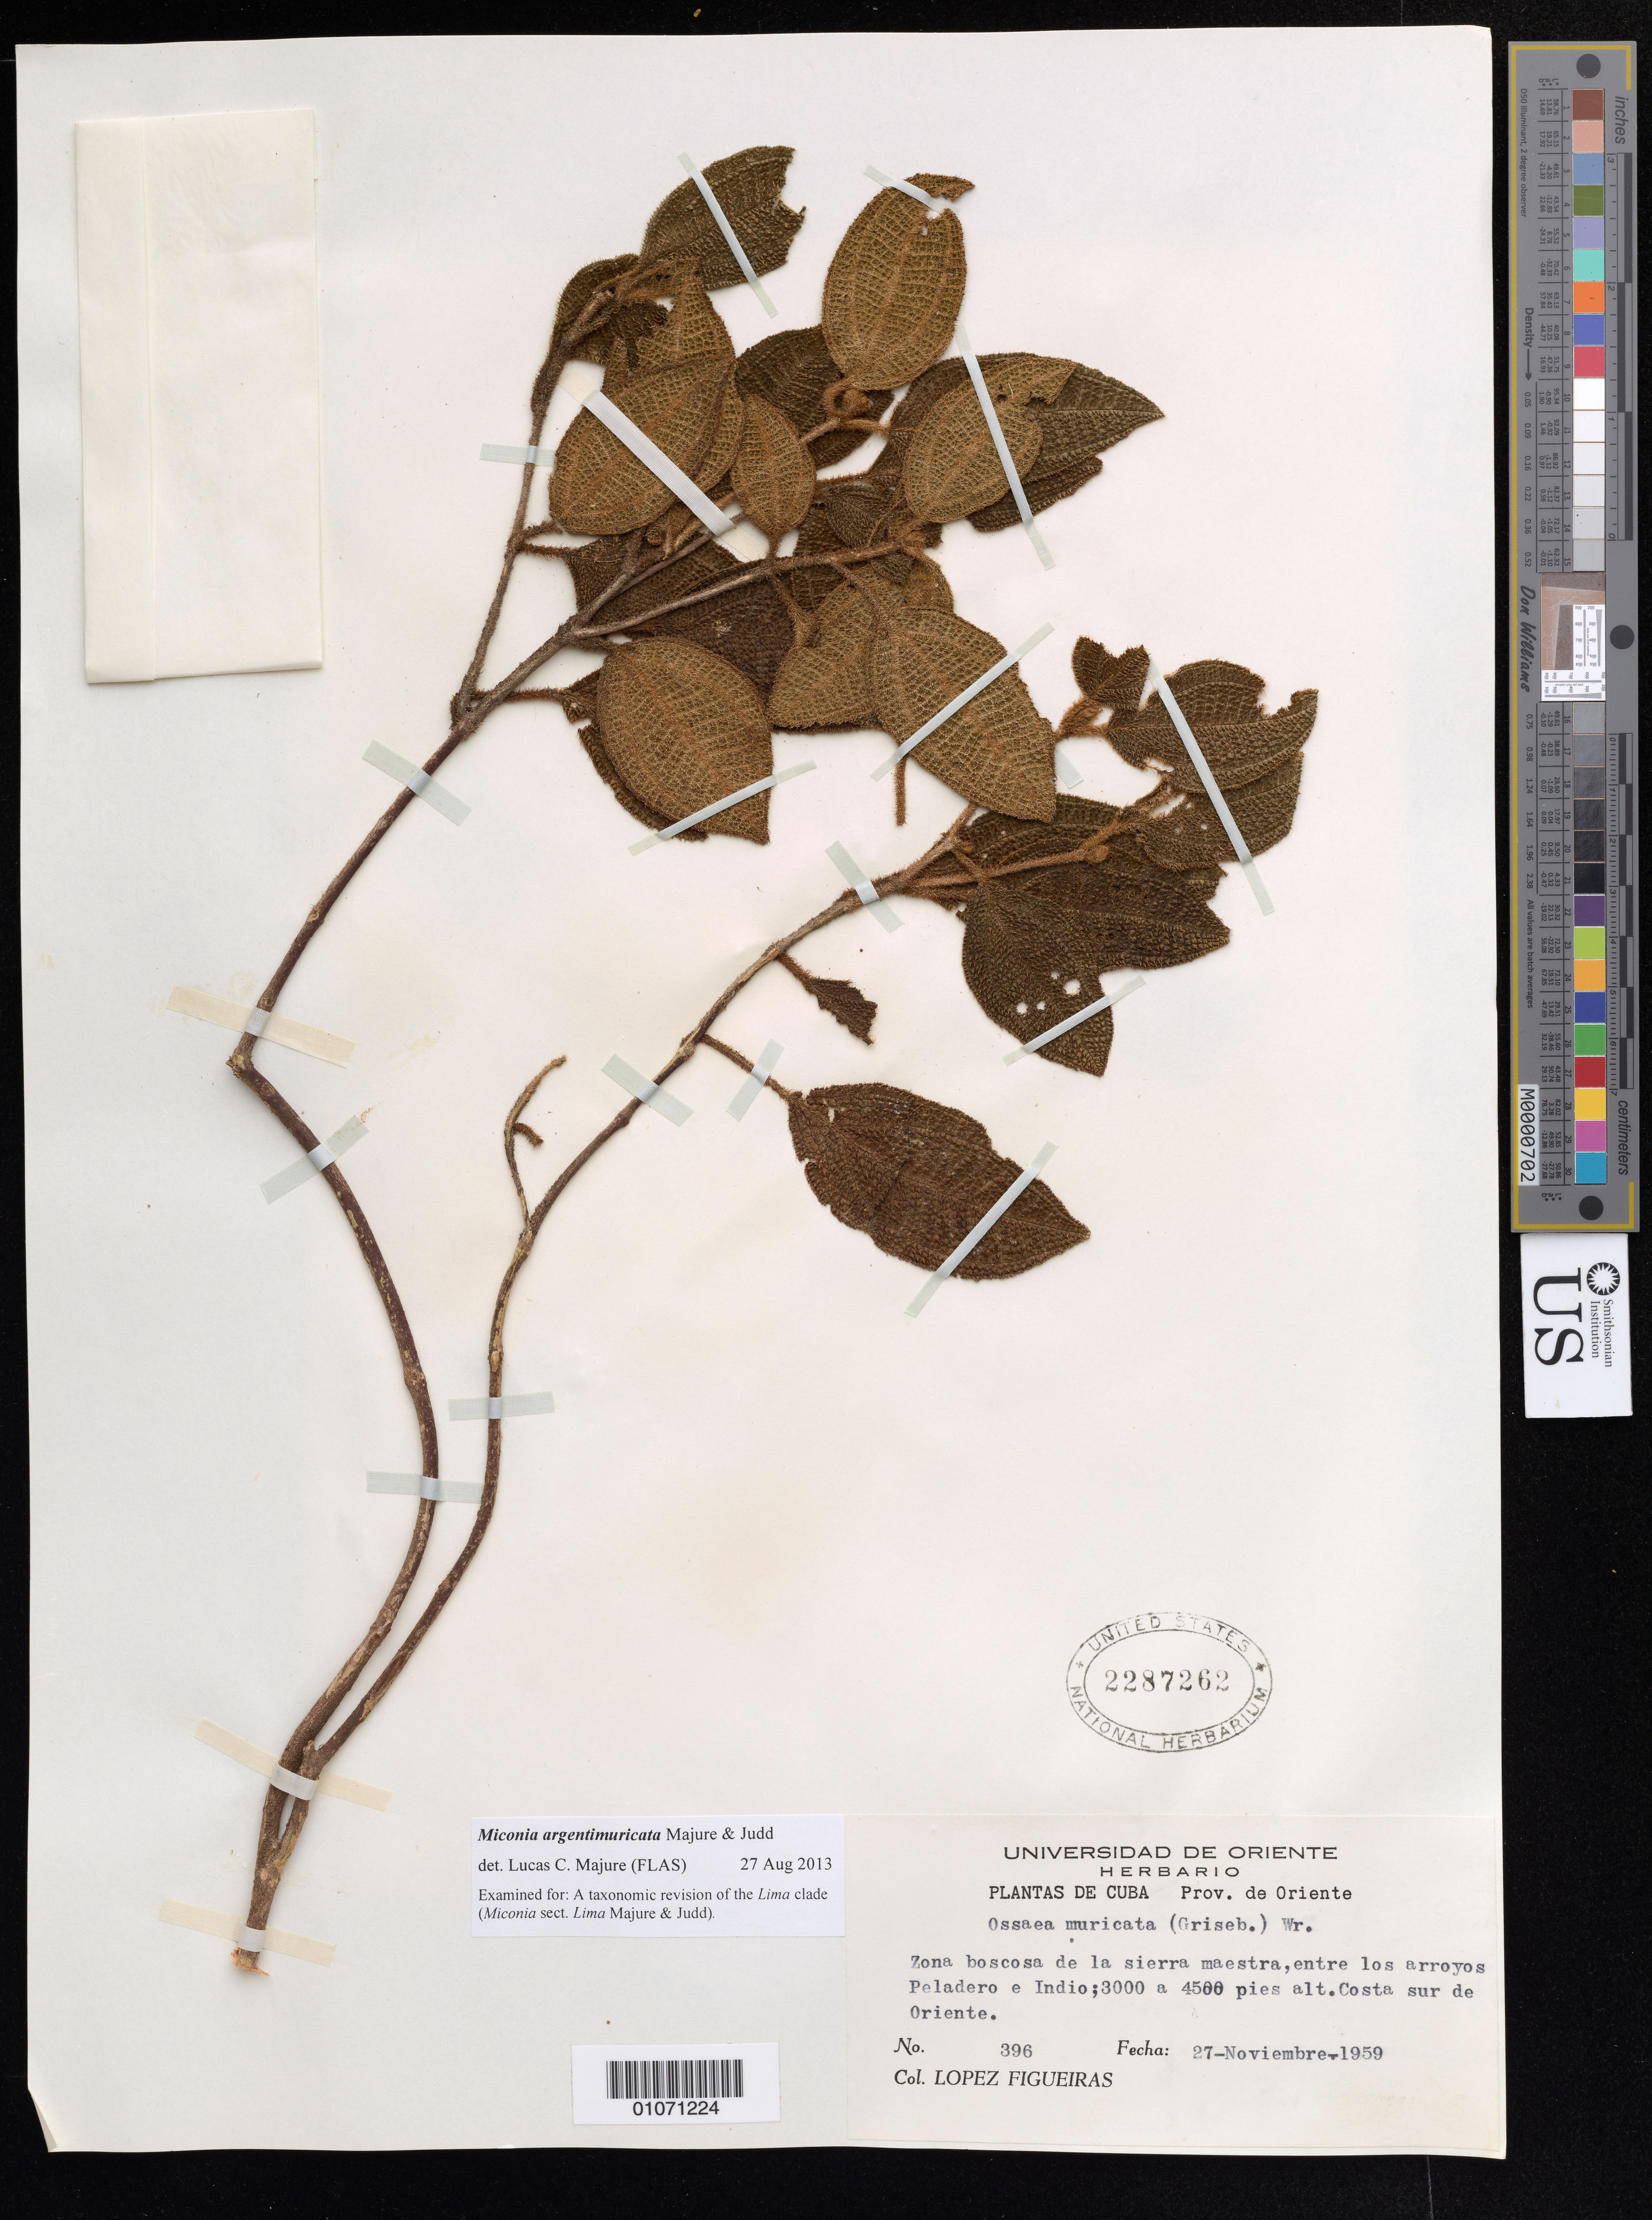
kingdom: Plantae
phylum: Tracheophyta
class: Magnoliopsida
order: Myrtales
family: Melastomataceae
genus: Miconia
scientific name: Miconia argentimuricata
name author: Majure & Judd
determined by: Majure, Lucas C., (FLAS), University of Florida (UNITED STATES)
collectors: M. López Figueiras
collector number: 396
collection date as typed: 27 Nov 1959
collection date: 1959-11-27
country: Cuba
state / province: Oriente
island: Cuba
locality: Sierra Maestra Entre los arroyos Peladero e Indio Costa sur de Oriente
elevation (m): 914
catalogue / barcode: US 2287262